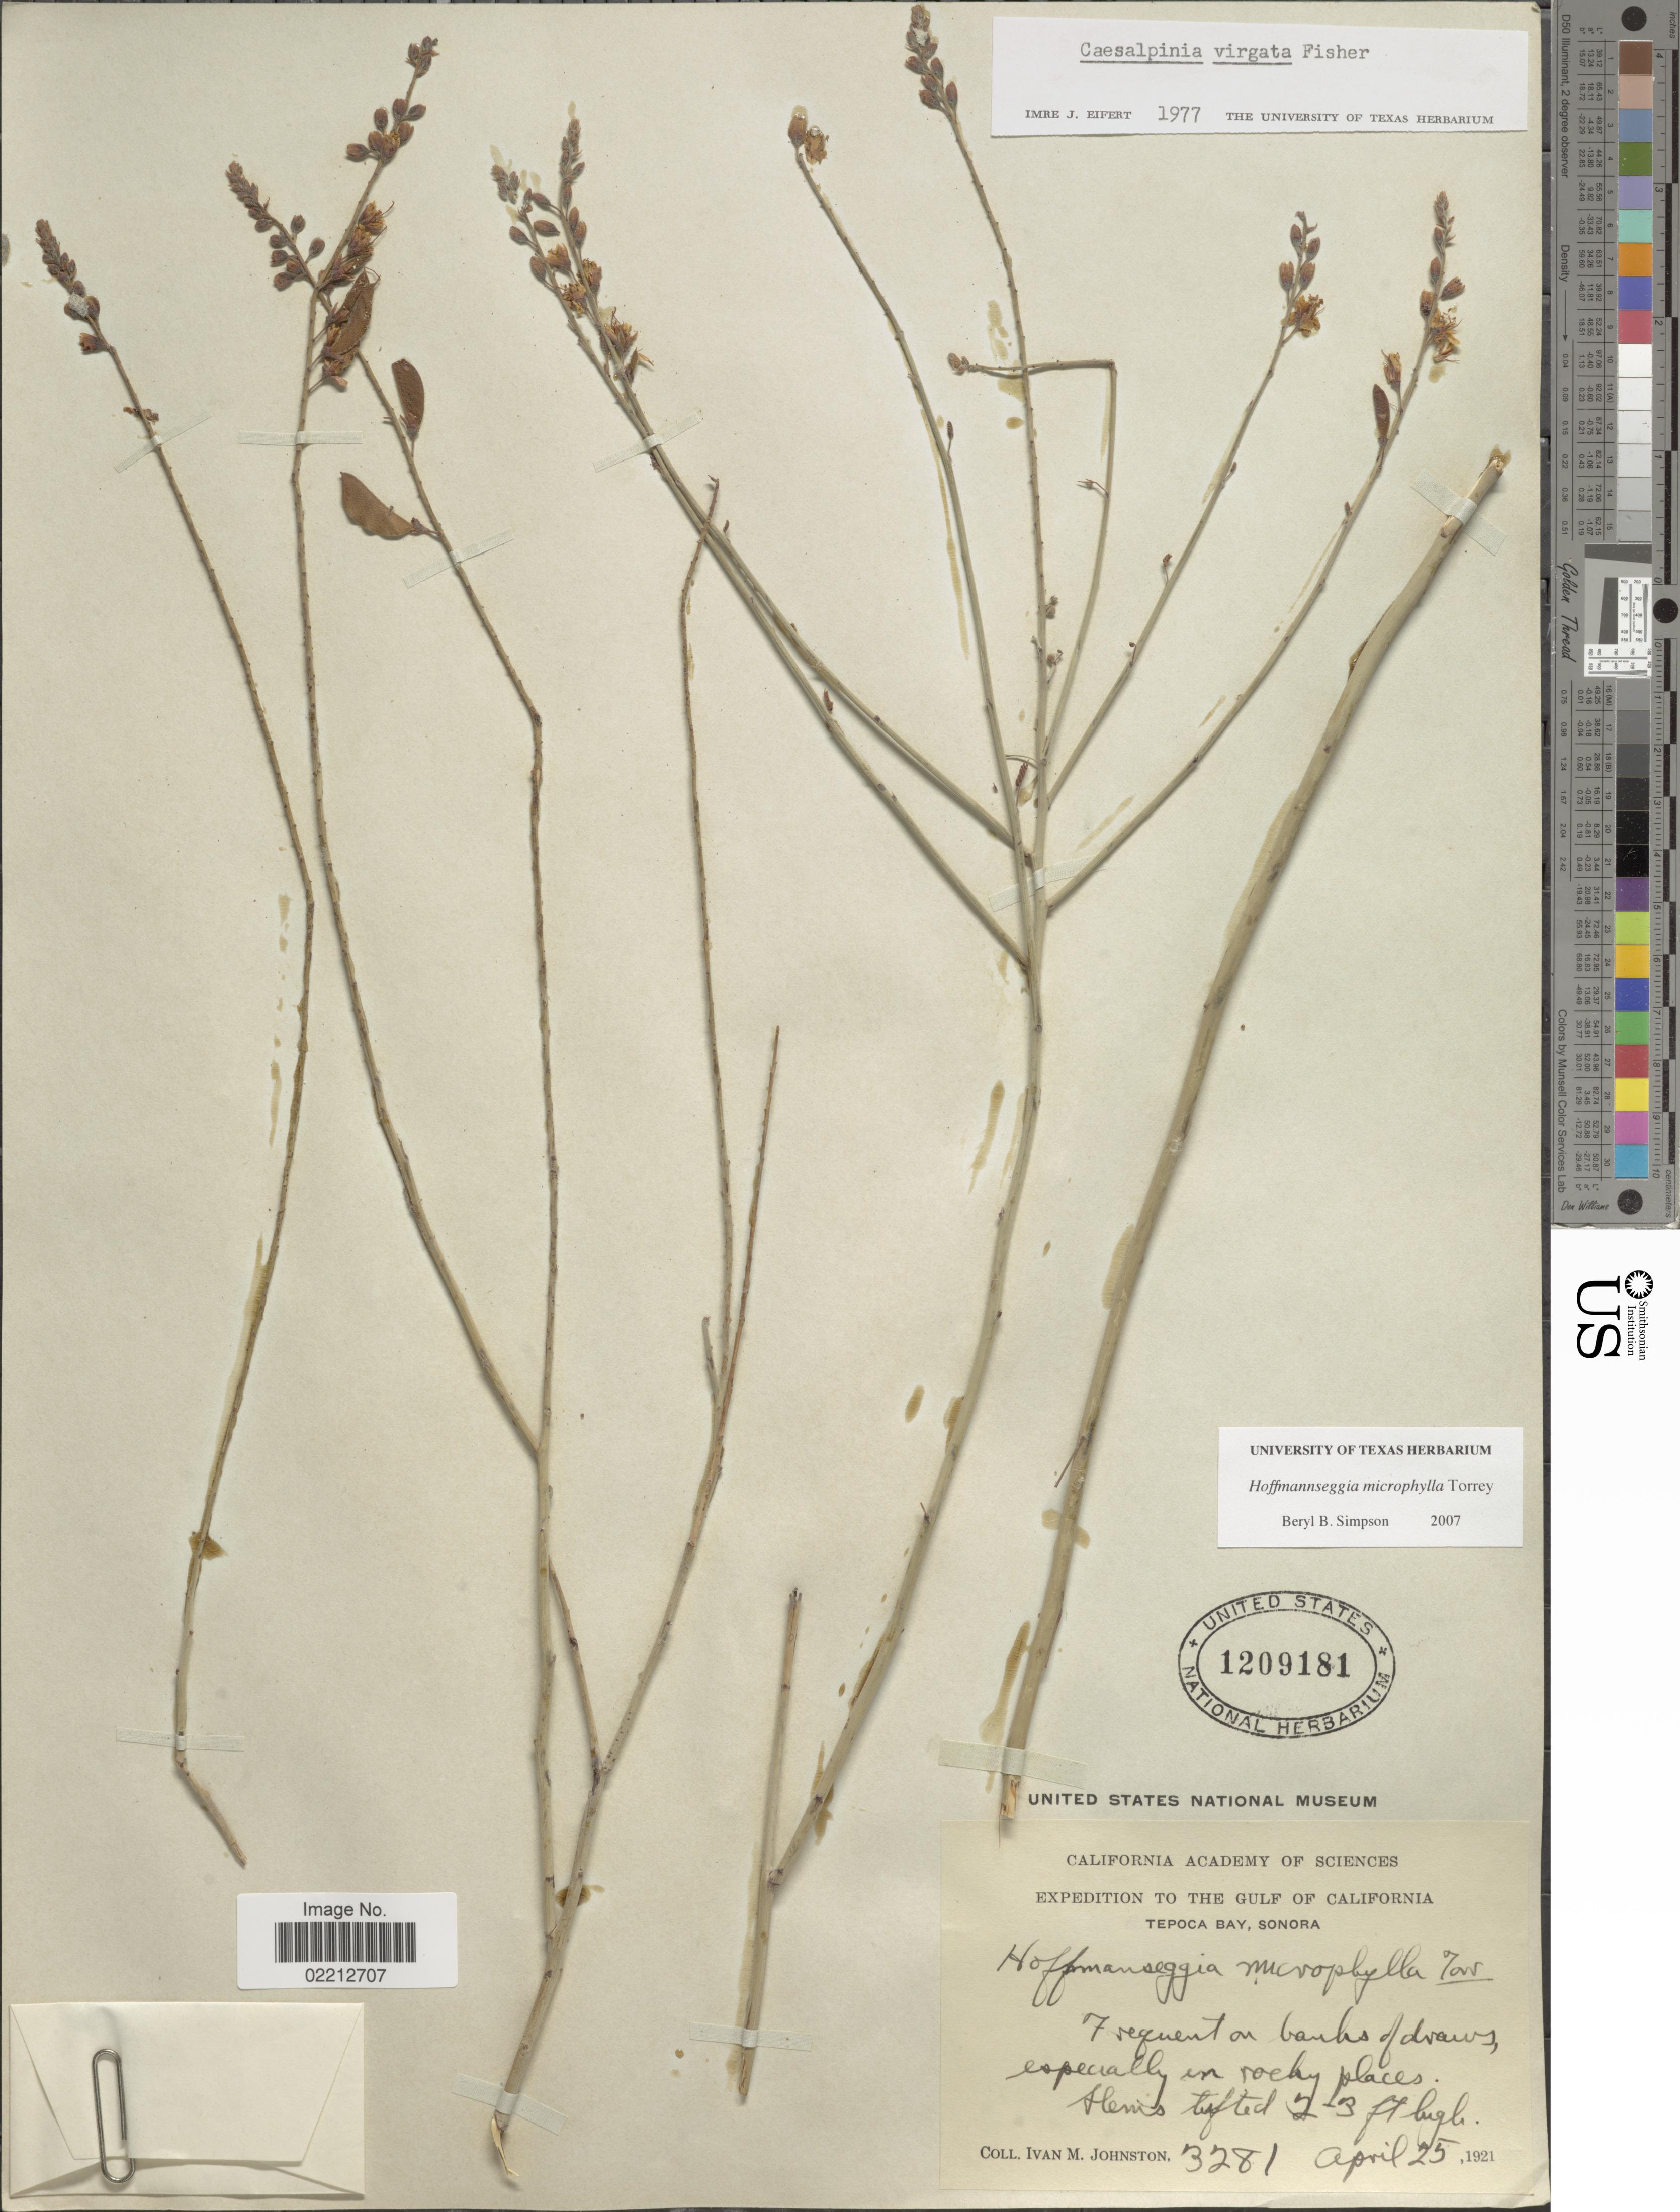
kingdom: Plantae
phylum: Tracheophyta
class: Magnoliopsida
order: Fabales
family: Fabaceae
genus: Hoffmannseggia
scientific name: Hoffmannseggia microphylla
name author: Torr.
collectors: I.M. Johnston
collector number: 3281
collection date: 1921-04-25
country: Mexico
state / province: Sonora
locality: The Gulf Of California, Tepoca Bay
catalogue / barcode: US 1209181